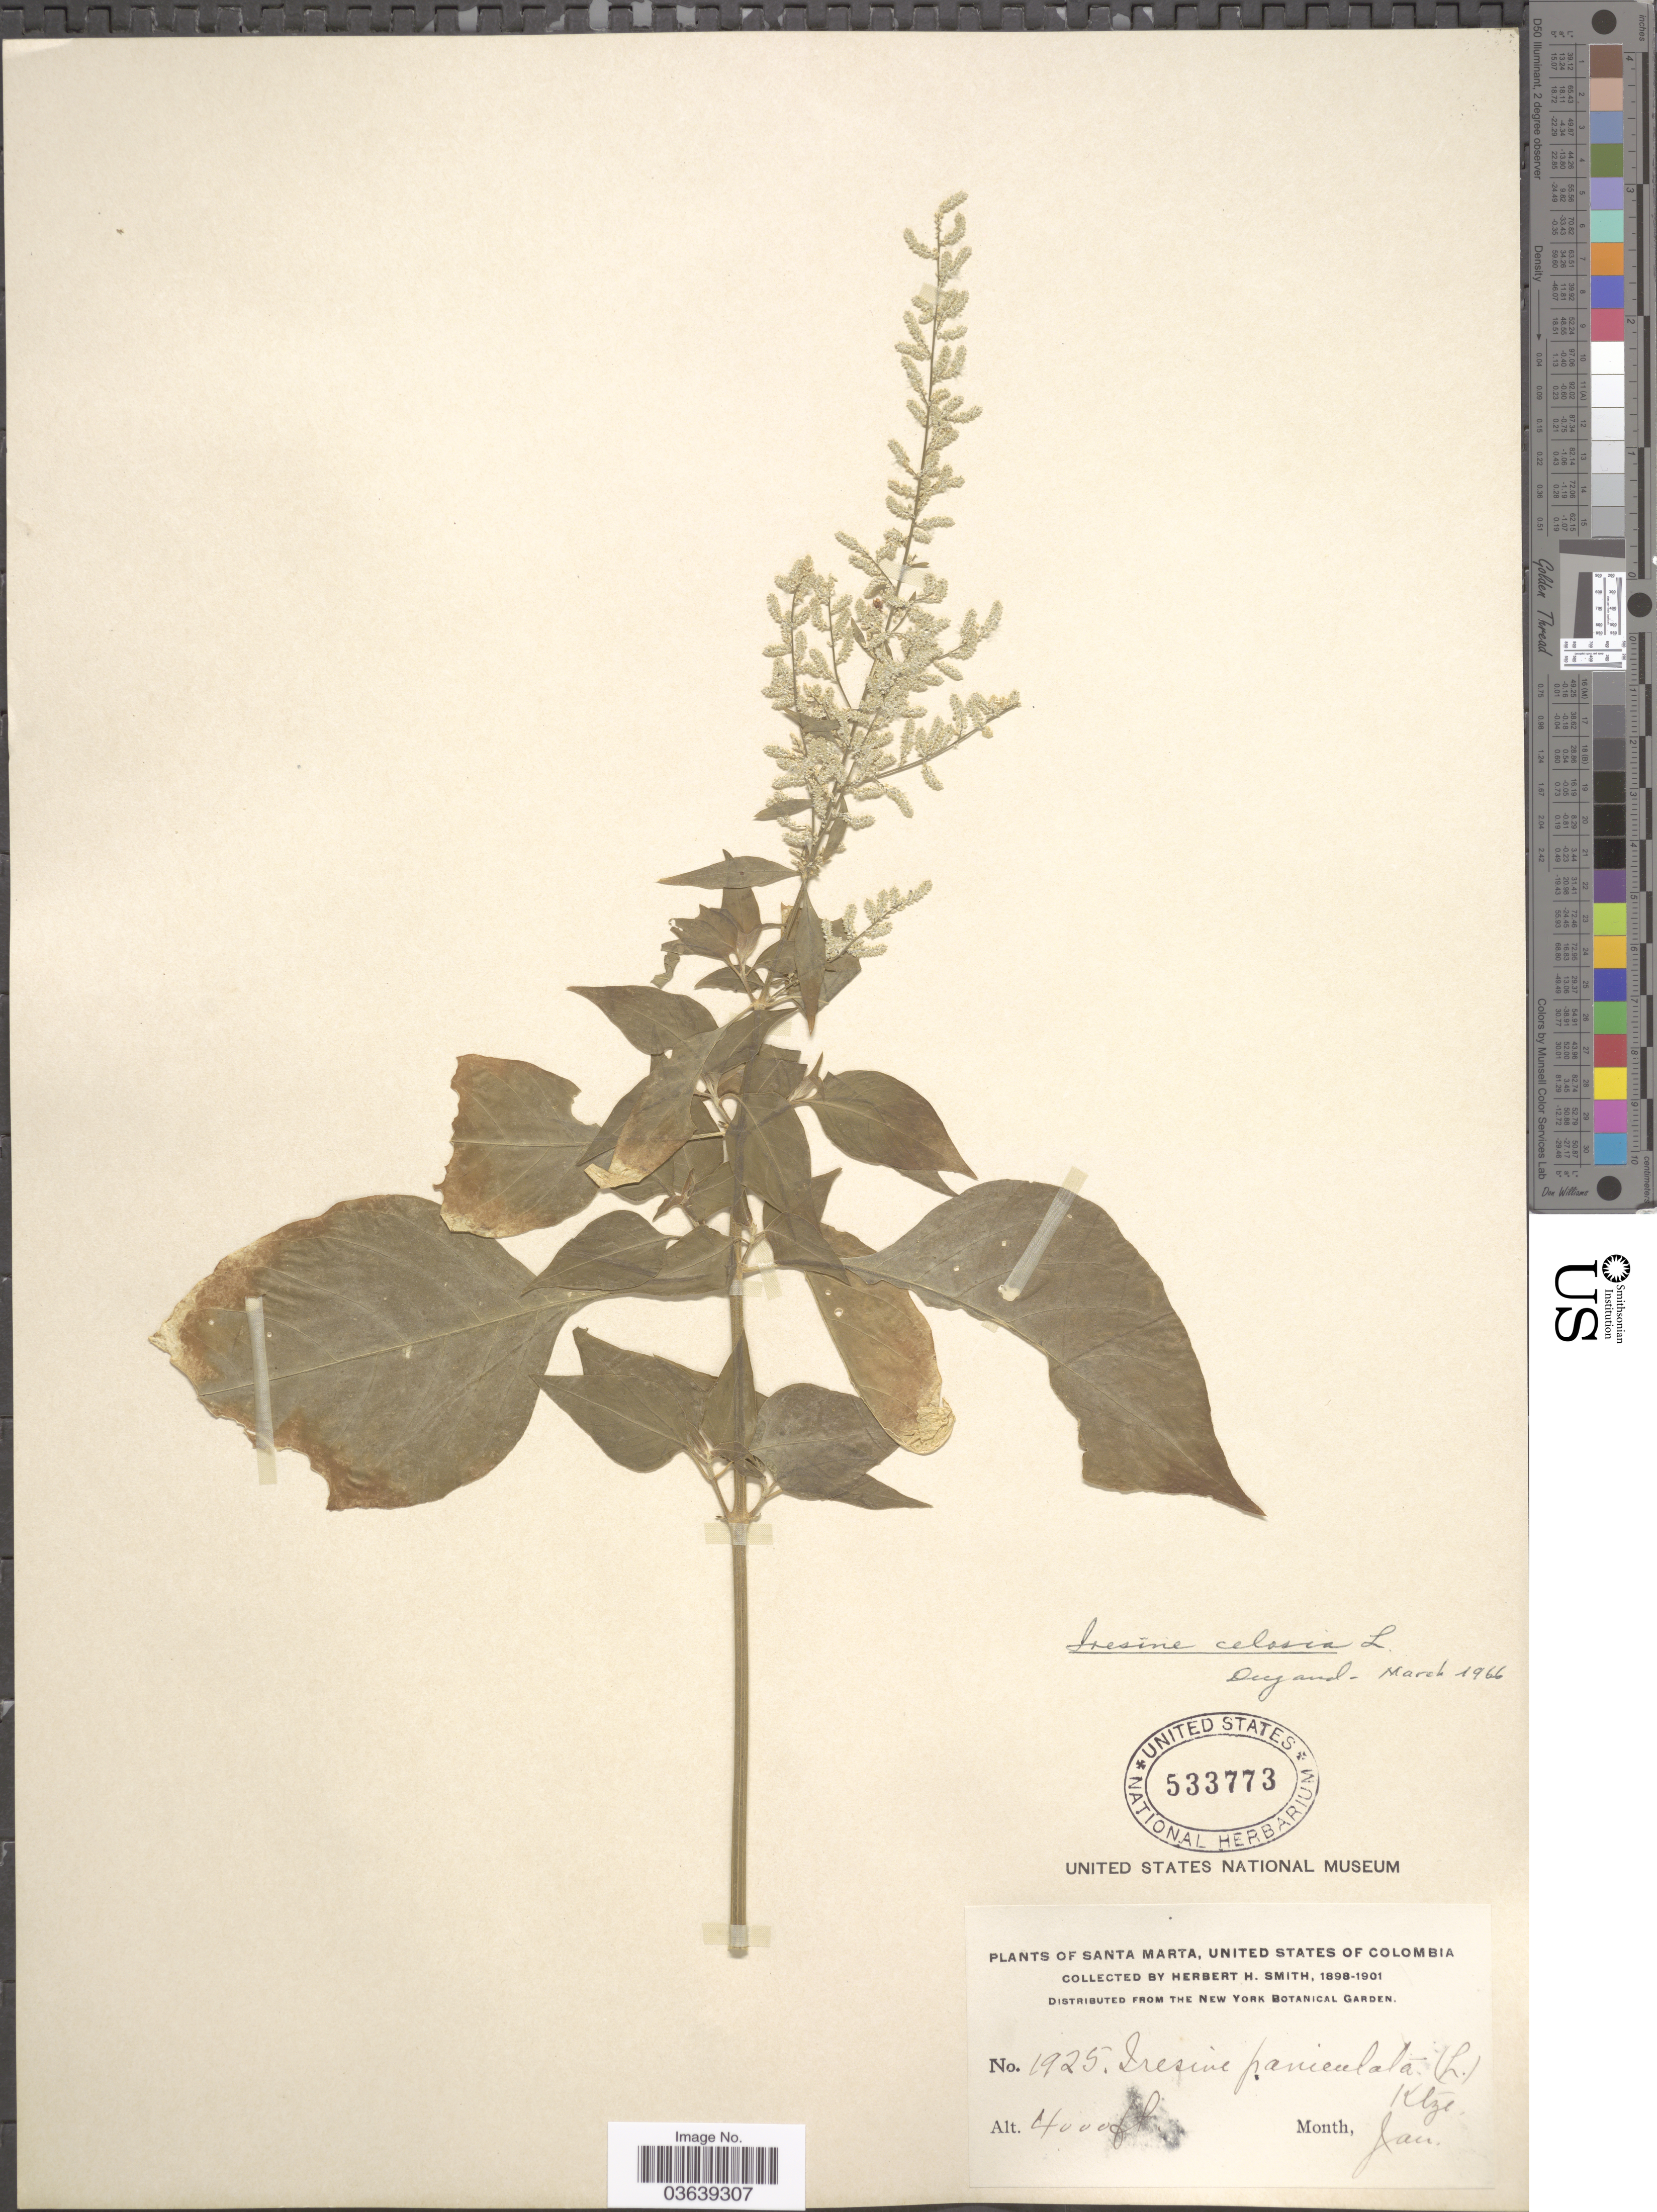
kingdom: Plantae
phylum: Tracheophyta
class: Magnoliopsida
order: Caryophyllales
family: Amaranthaceae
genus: Iresine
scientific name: Iresine diffusa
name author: Humb. & Bonpl. ex Willd.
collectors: Herbert H. Smith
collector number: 1925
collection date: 1898-01/1901-01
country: Colombia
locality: Santa Marta, United States of Colombia.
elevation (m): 1219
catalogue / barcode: US 533773